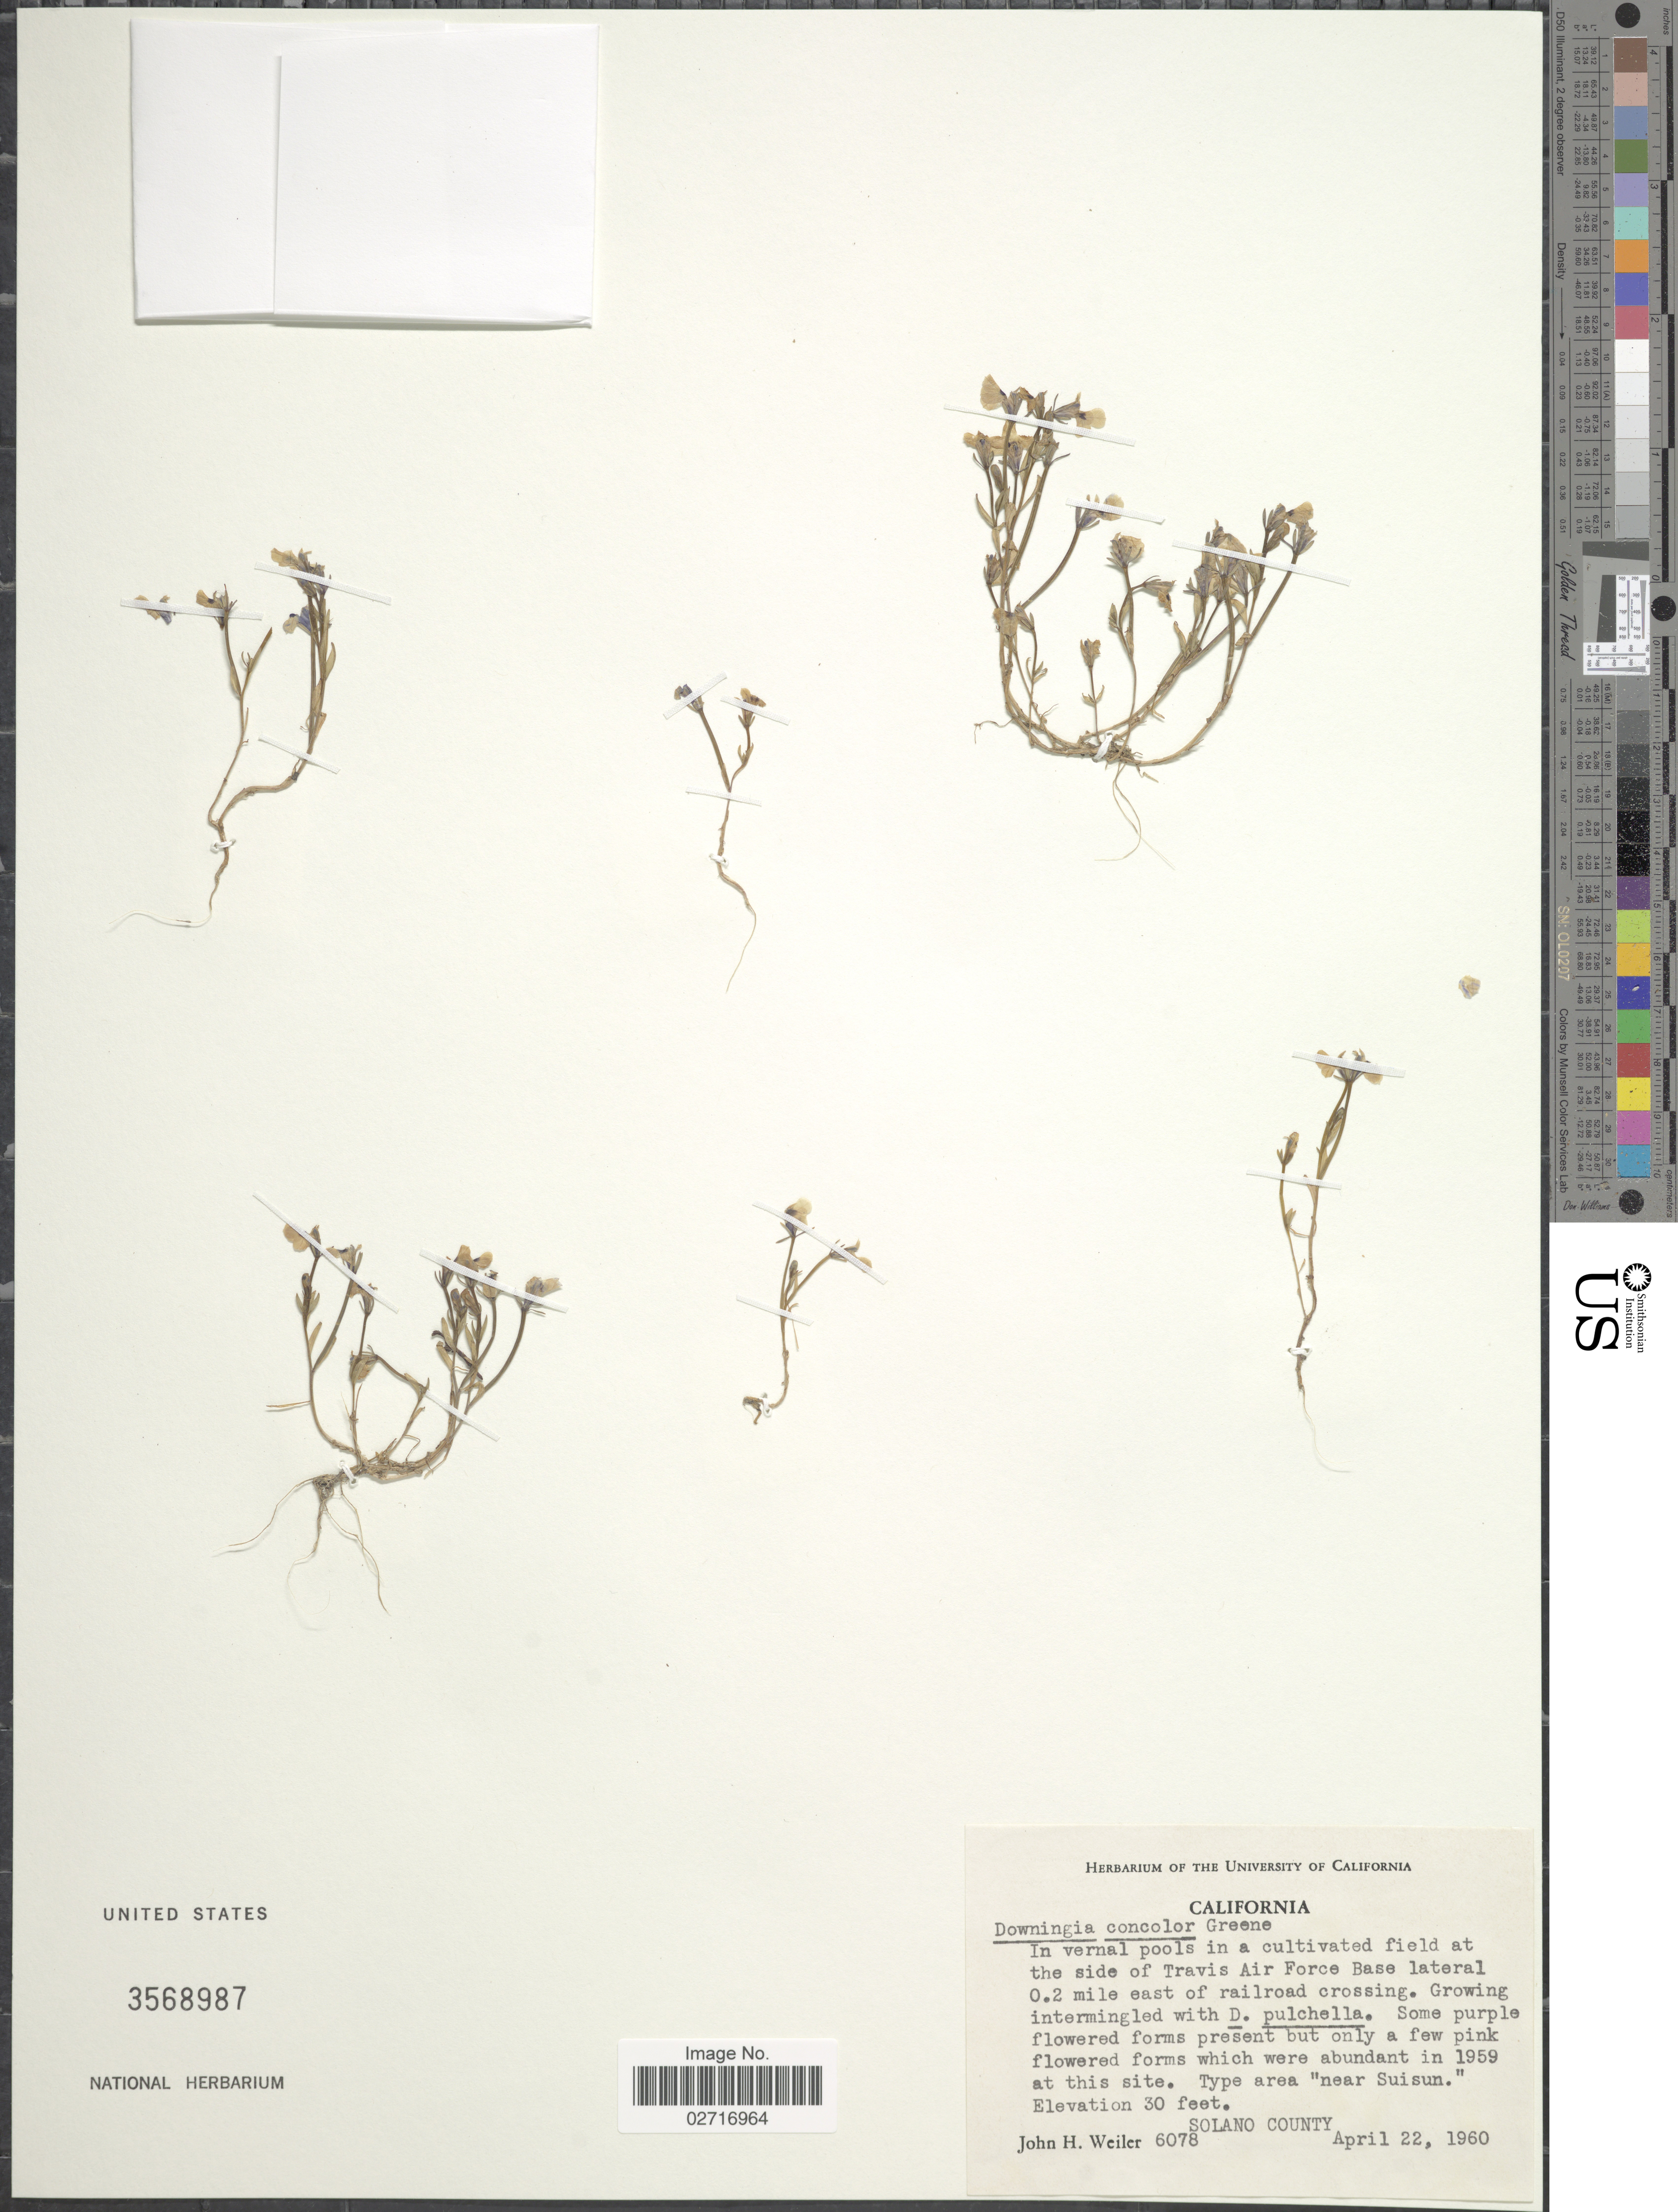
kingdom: Plantae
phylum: Tracheophyta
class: Magnoliopsida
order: Asterales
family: Campanulaceae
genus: Downingia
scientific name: Downingia concolor var. concolor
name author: Greene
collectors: J. H. Weiler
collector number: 6078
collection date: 1960-04-22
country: United States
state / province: California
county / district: Solano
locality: In vernal pools in a cultivated field at the side of Travis Air Force Base lateral 0.2 mile east of railroad crossing. Solano County.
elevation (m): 9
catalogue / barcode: US 3568987